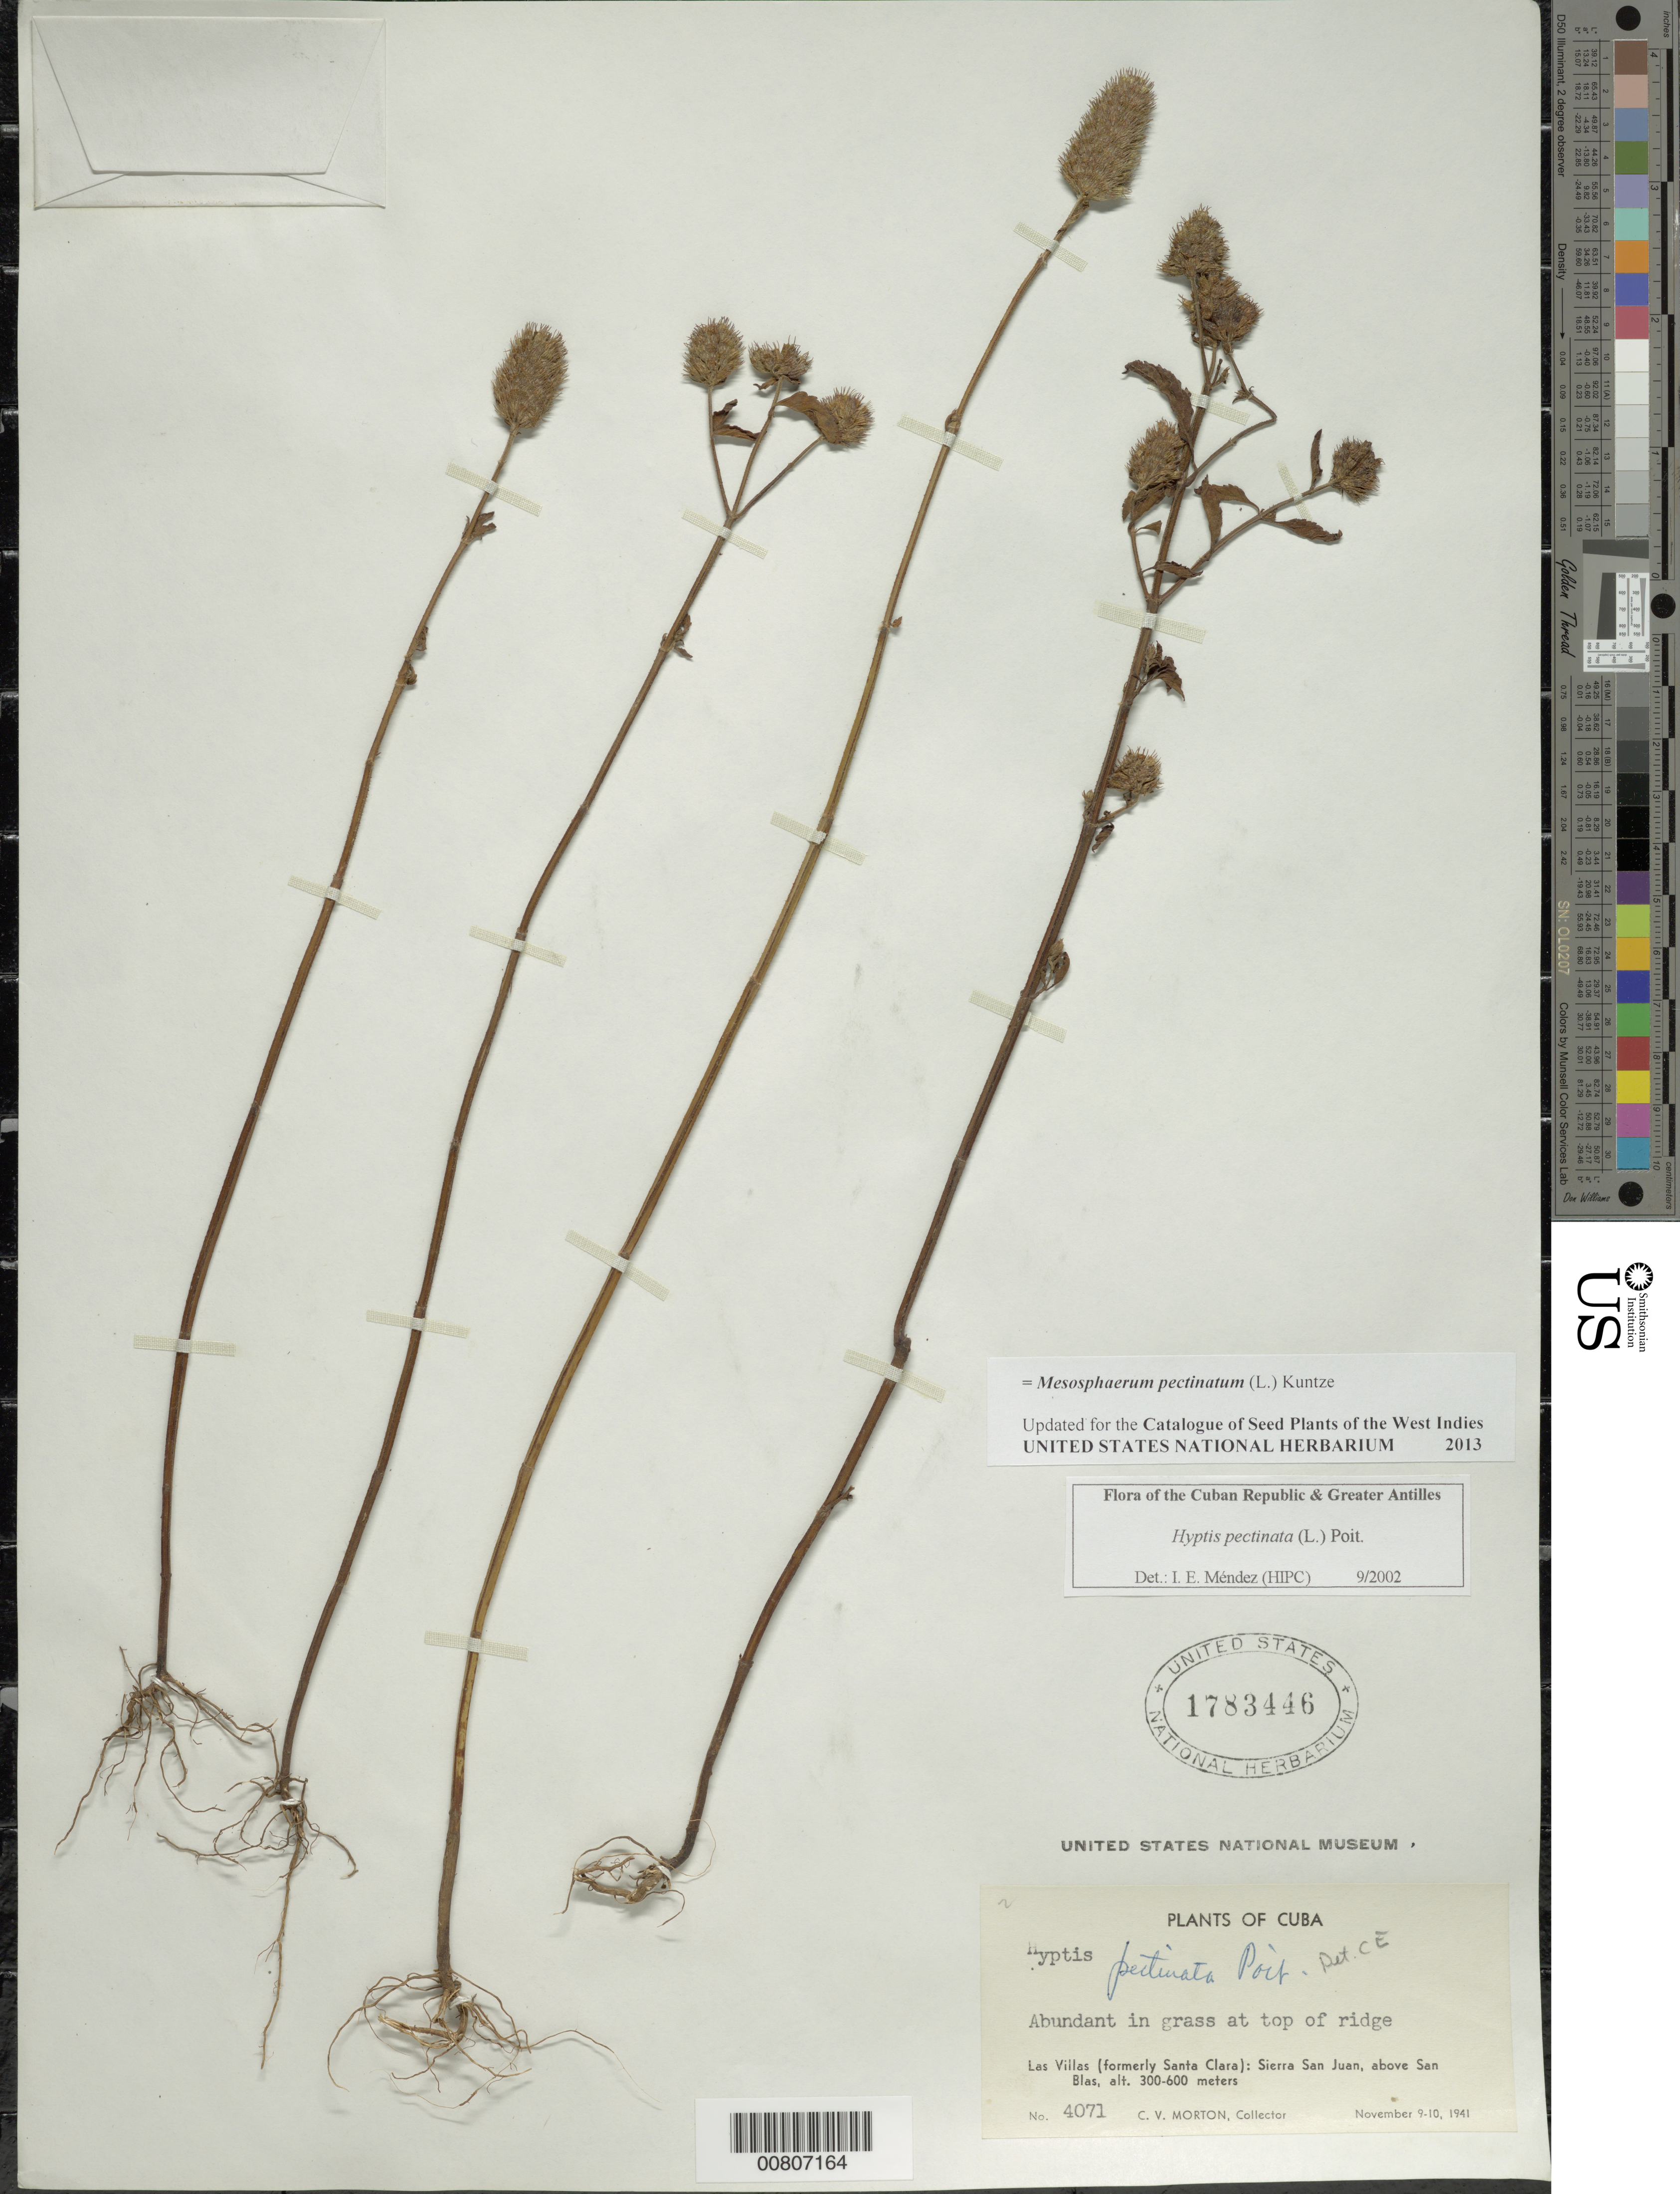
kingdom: Plantae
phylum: Tracheophyta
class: Magnoliopsida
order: Lamiales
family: Lamiaceae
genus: Hyptis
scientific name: Hyptis pectinata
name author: (L.) Poit.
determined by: Méndez, Isidro E., (HIPC)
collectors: C. V. Morton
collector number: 4071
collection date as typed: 09 Nov 1941 to 10 Nov 1941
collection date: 1941-11-09/1941-11-10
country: Cuba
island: Cuba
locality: Las Villas (formerly Santa Clara), Sierra San Juan, above San Blas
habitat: In grass at top of ridge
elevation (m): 300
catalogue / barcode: US 1783446